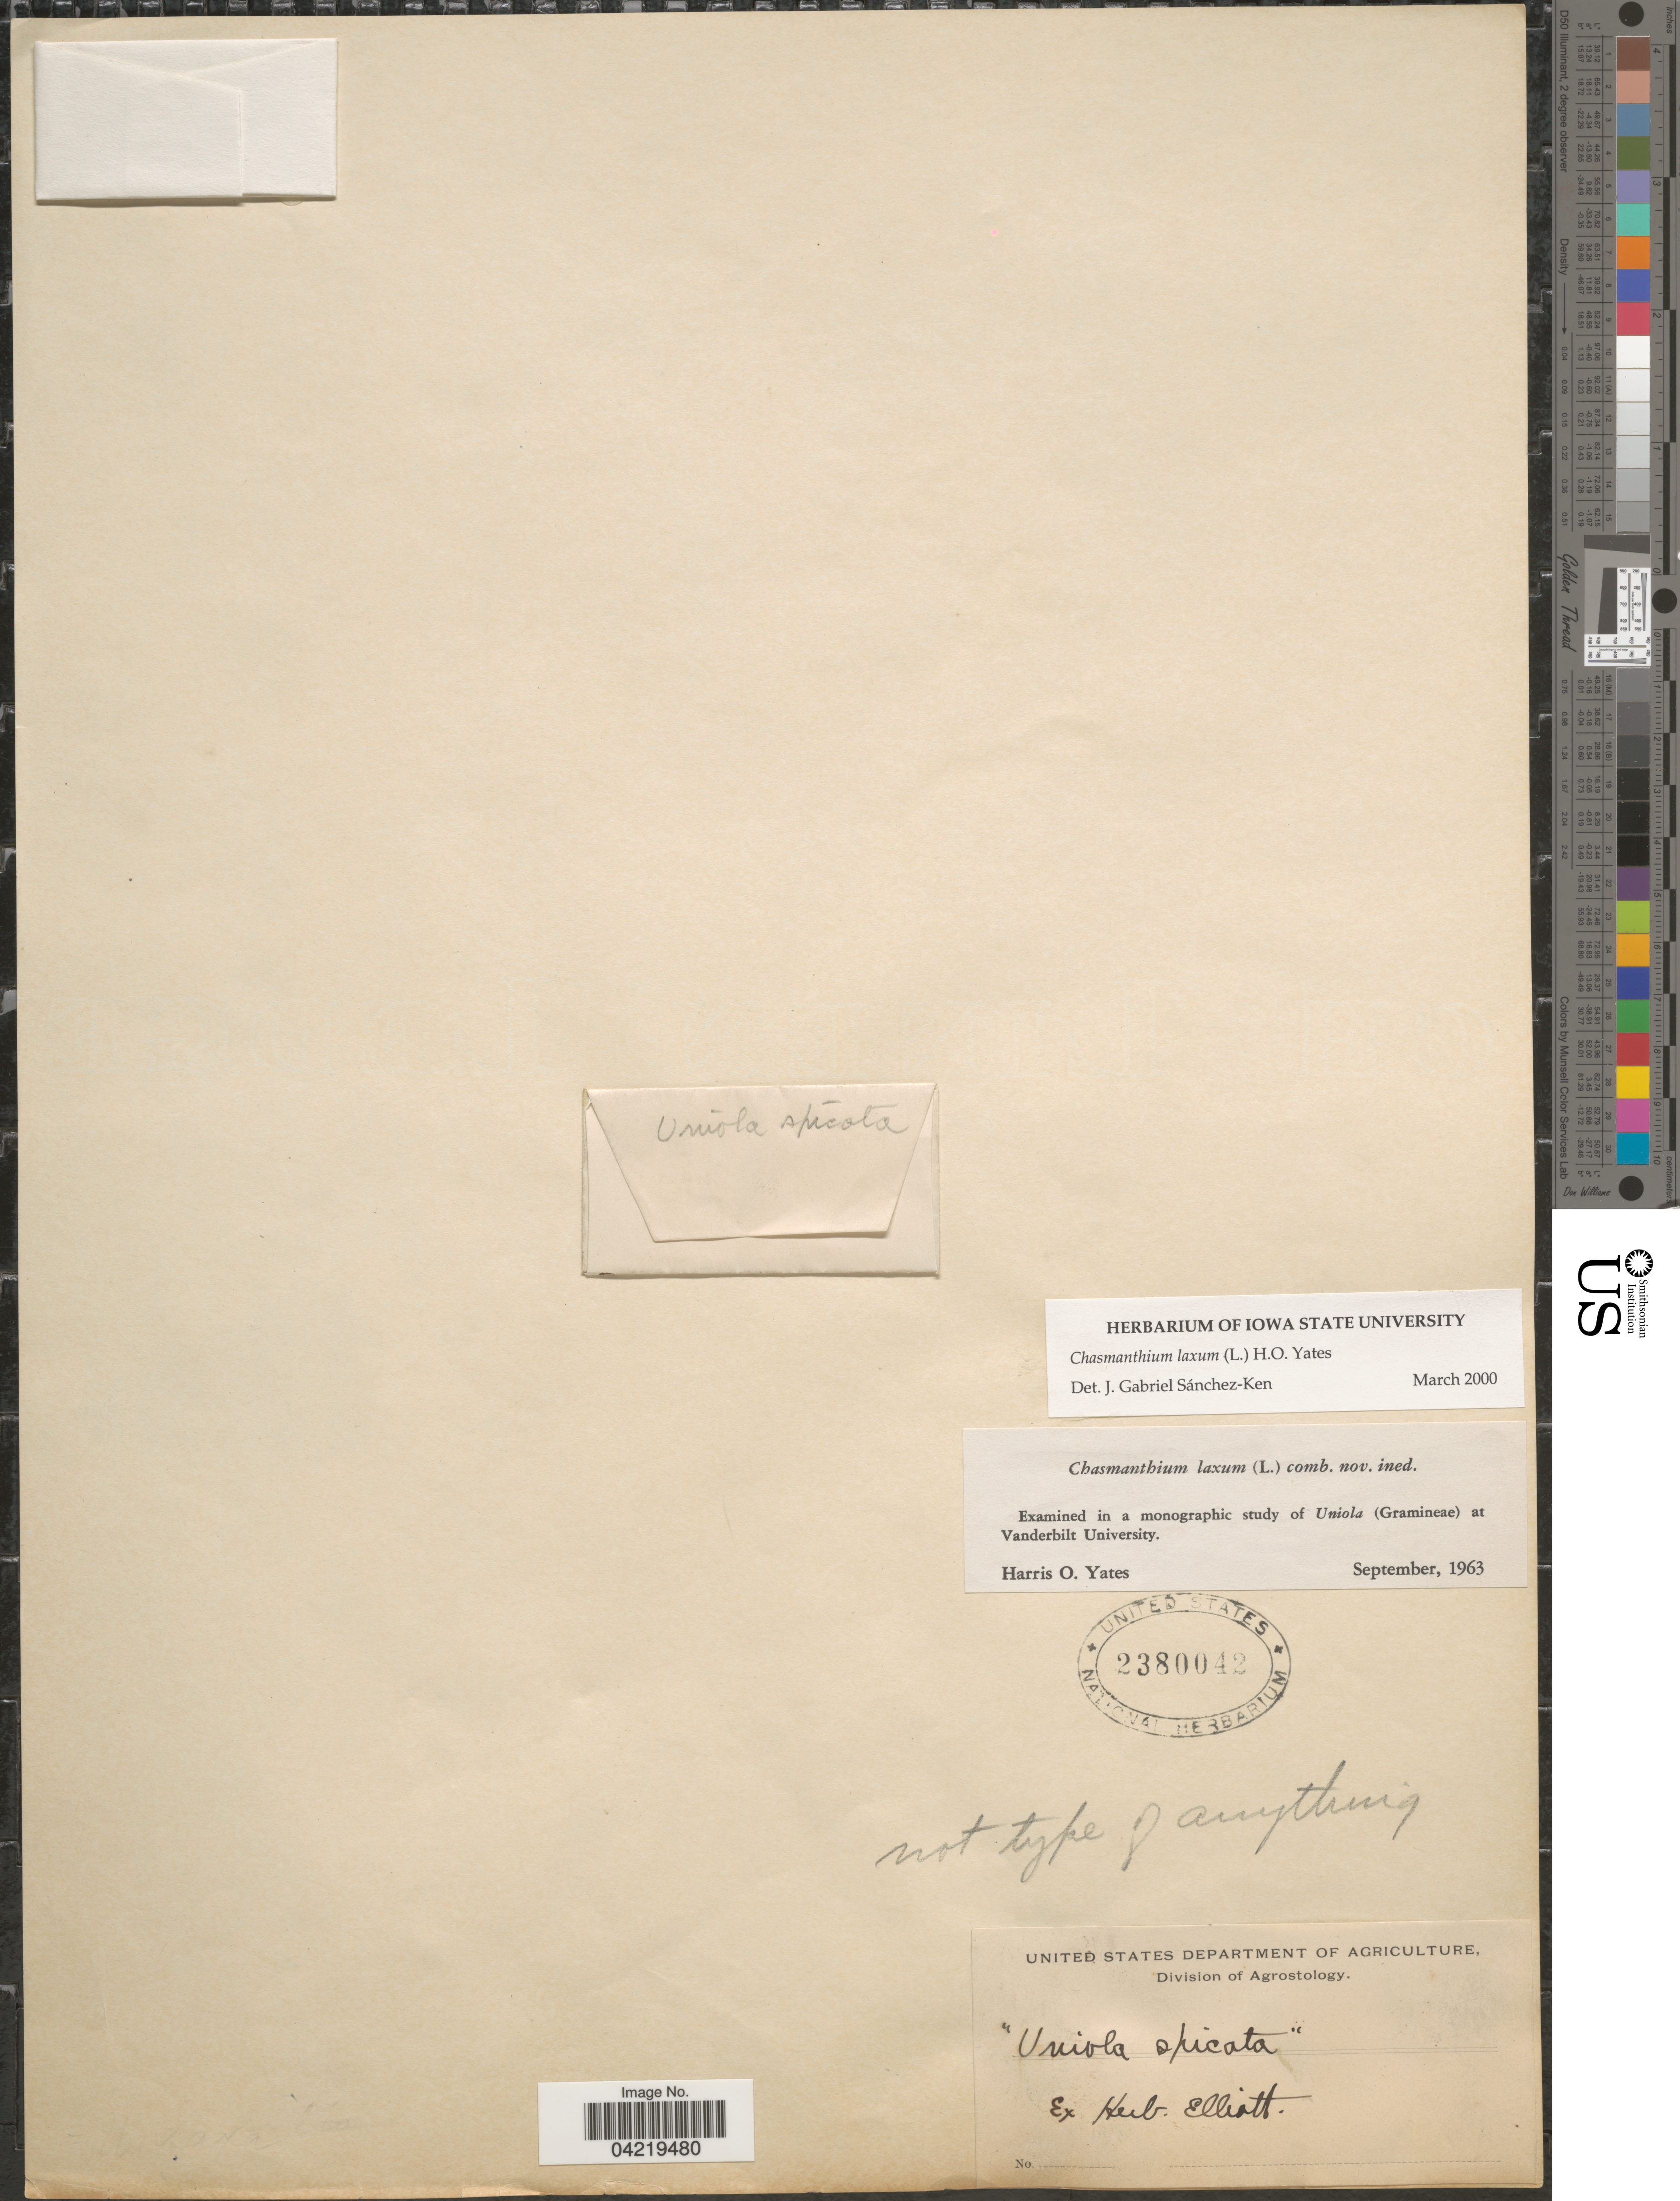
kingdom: Plantae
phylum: Tracheophyta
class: Liliopsida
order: Poales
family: Poaceae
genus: Chasmanthium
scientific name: Chasmanthium laxum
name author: (L.) H.O. Yates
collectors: ex herb. Elliott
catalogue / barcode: US 2380042